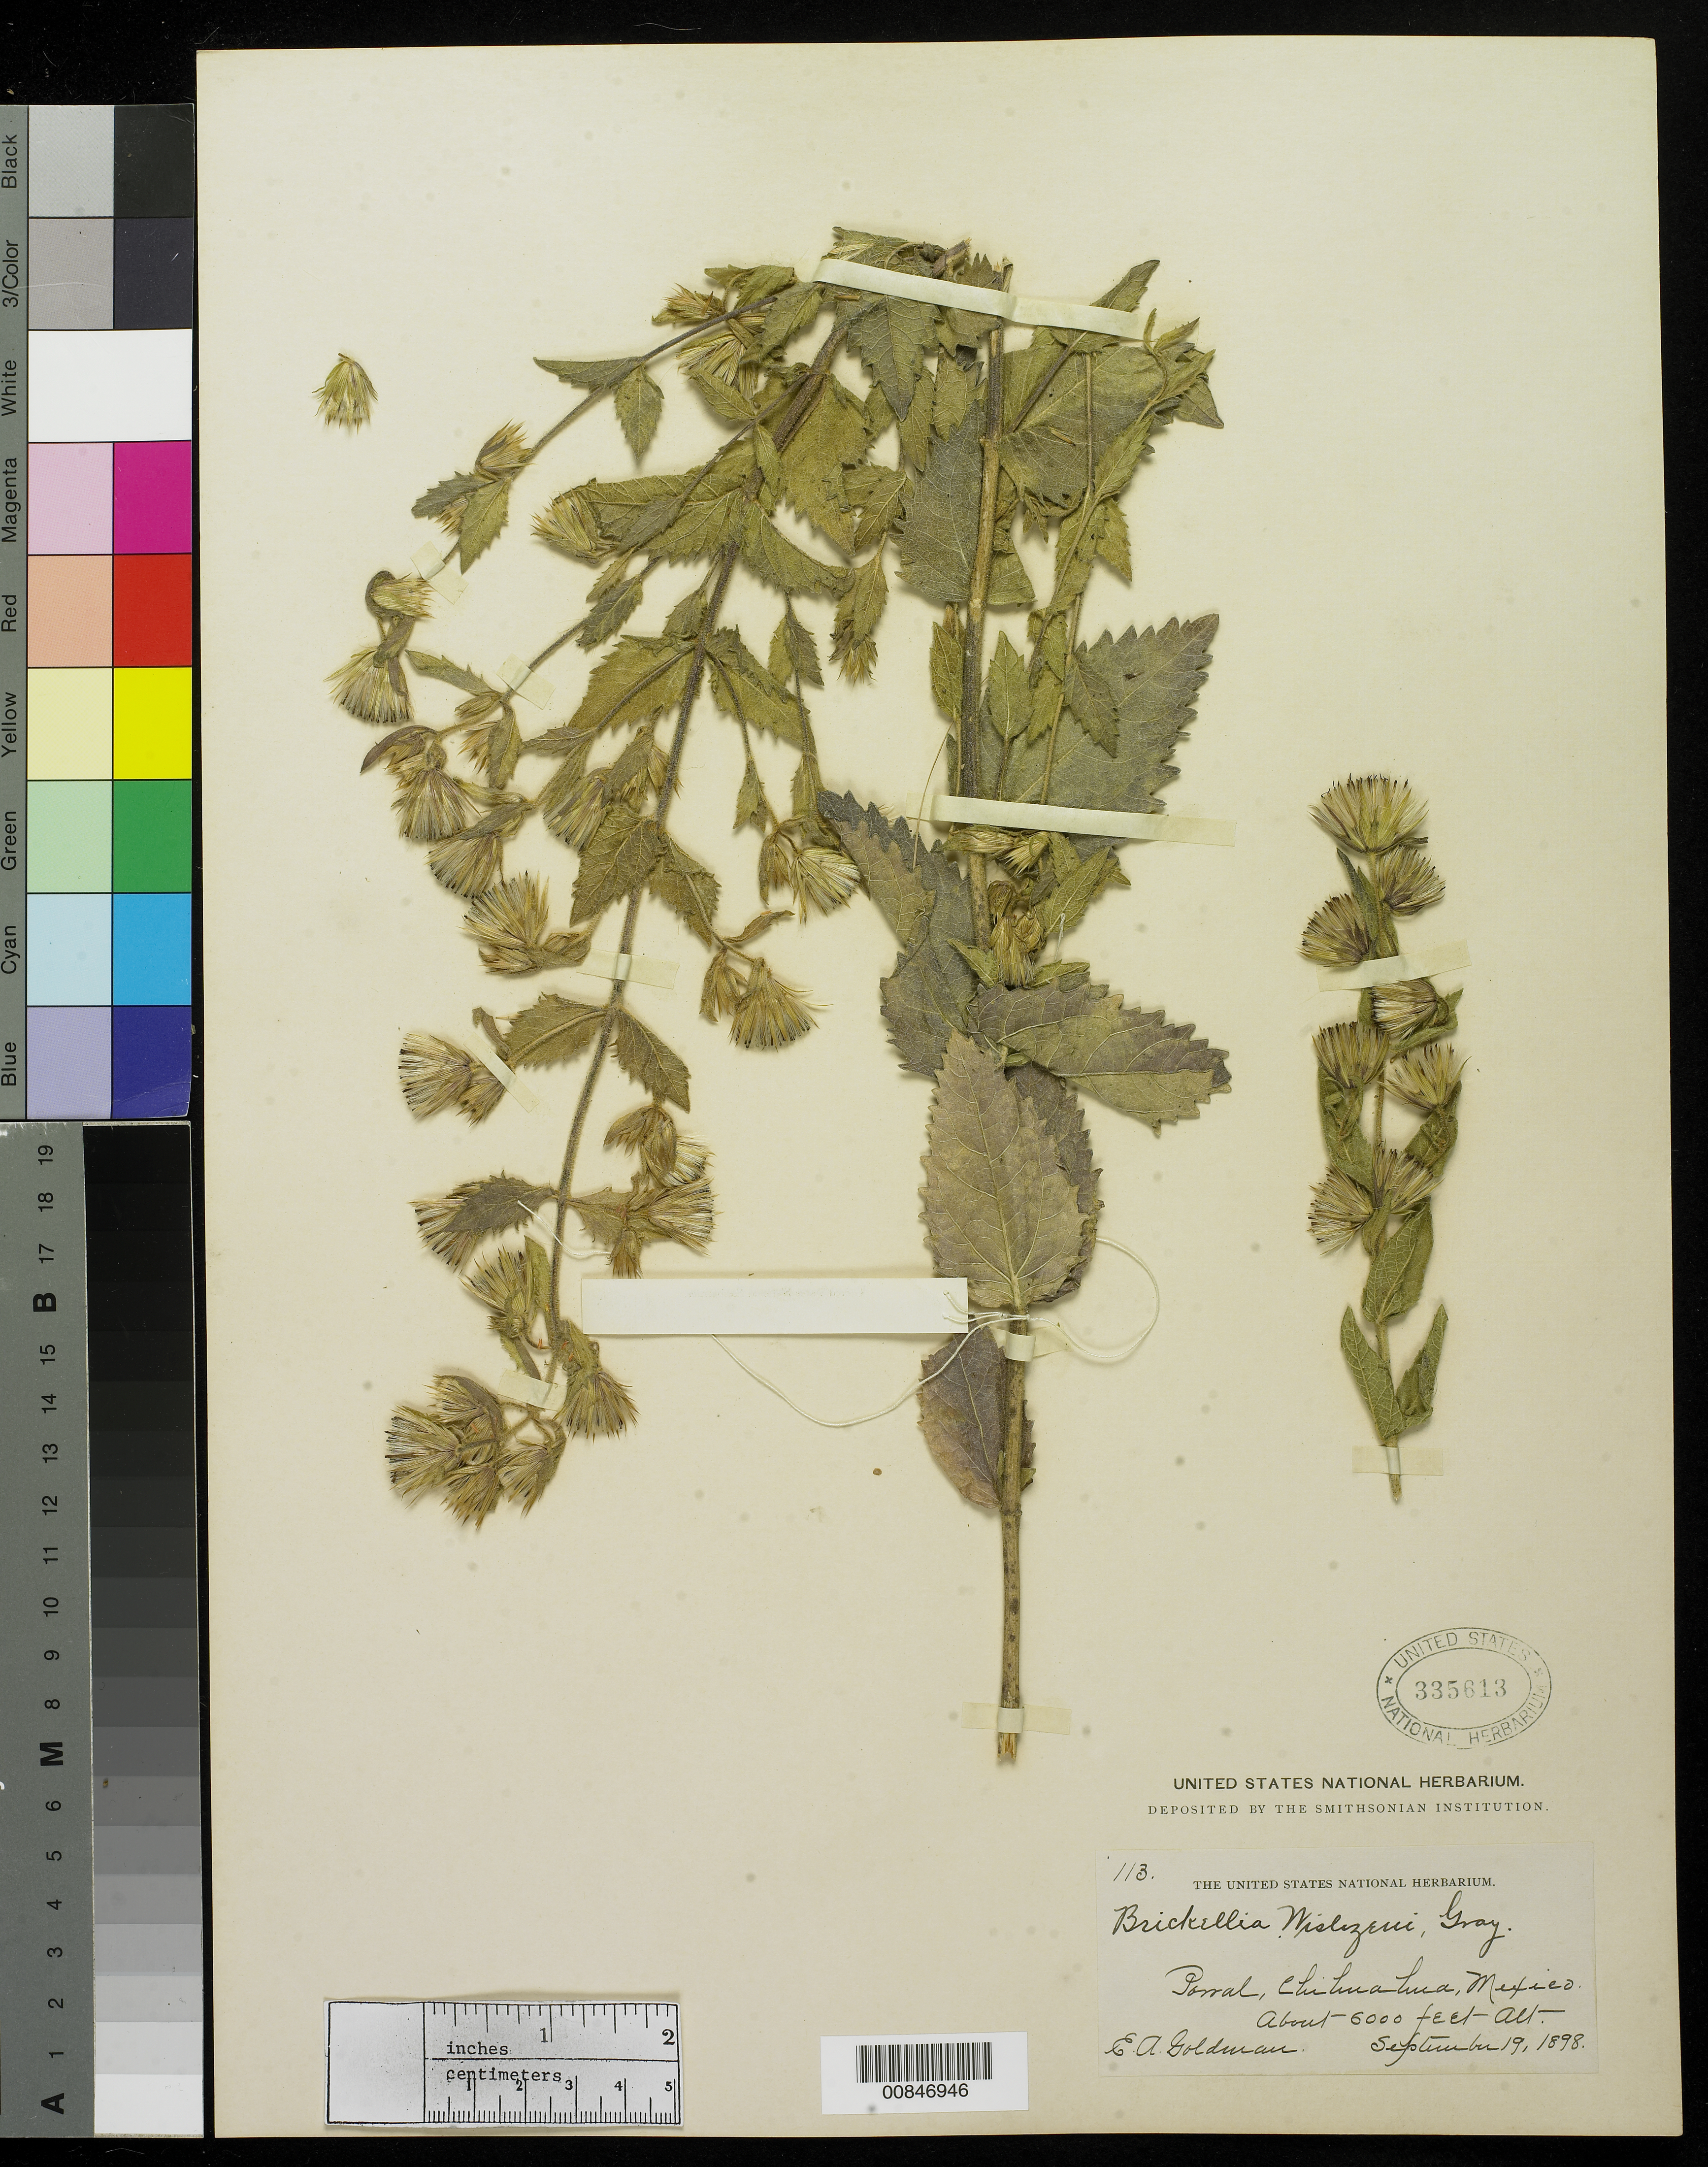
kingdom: Plantae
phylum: Tracheophyta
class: Magnoliopsida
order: Asterales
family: Asteraceae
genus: Brickellia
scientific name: Brickellia wislizeni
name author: A. Gray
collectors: E. A. Goldman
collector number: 113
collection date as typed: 19 Sep 1898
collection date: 1898-09-19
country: Mexico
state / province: Chihuahua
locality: Parral, Chihuahua.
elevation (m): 1829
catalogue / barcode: US 335613